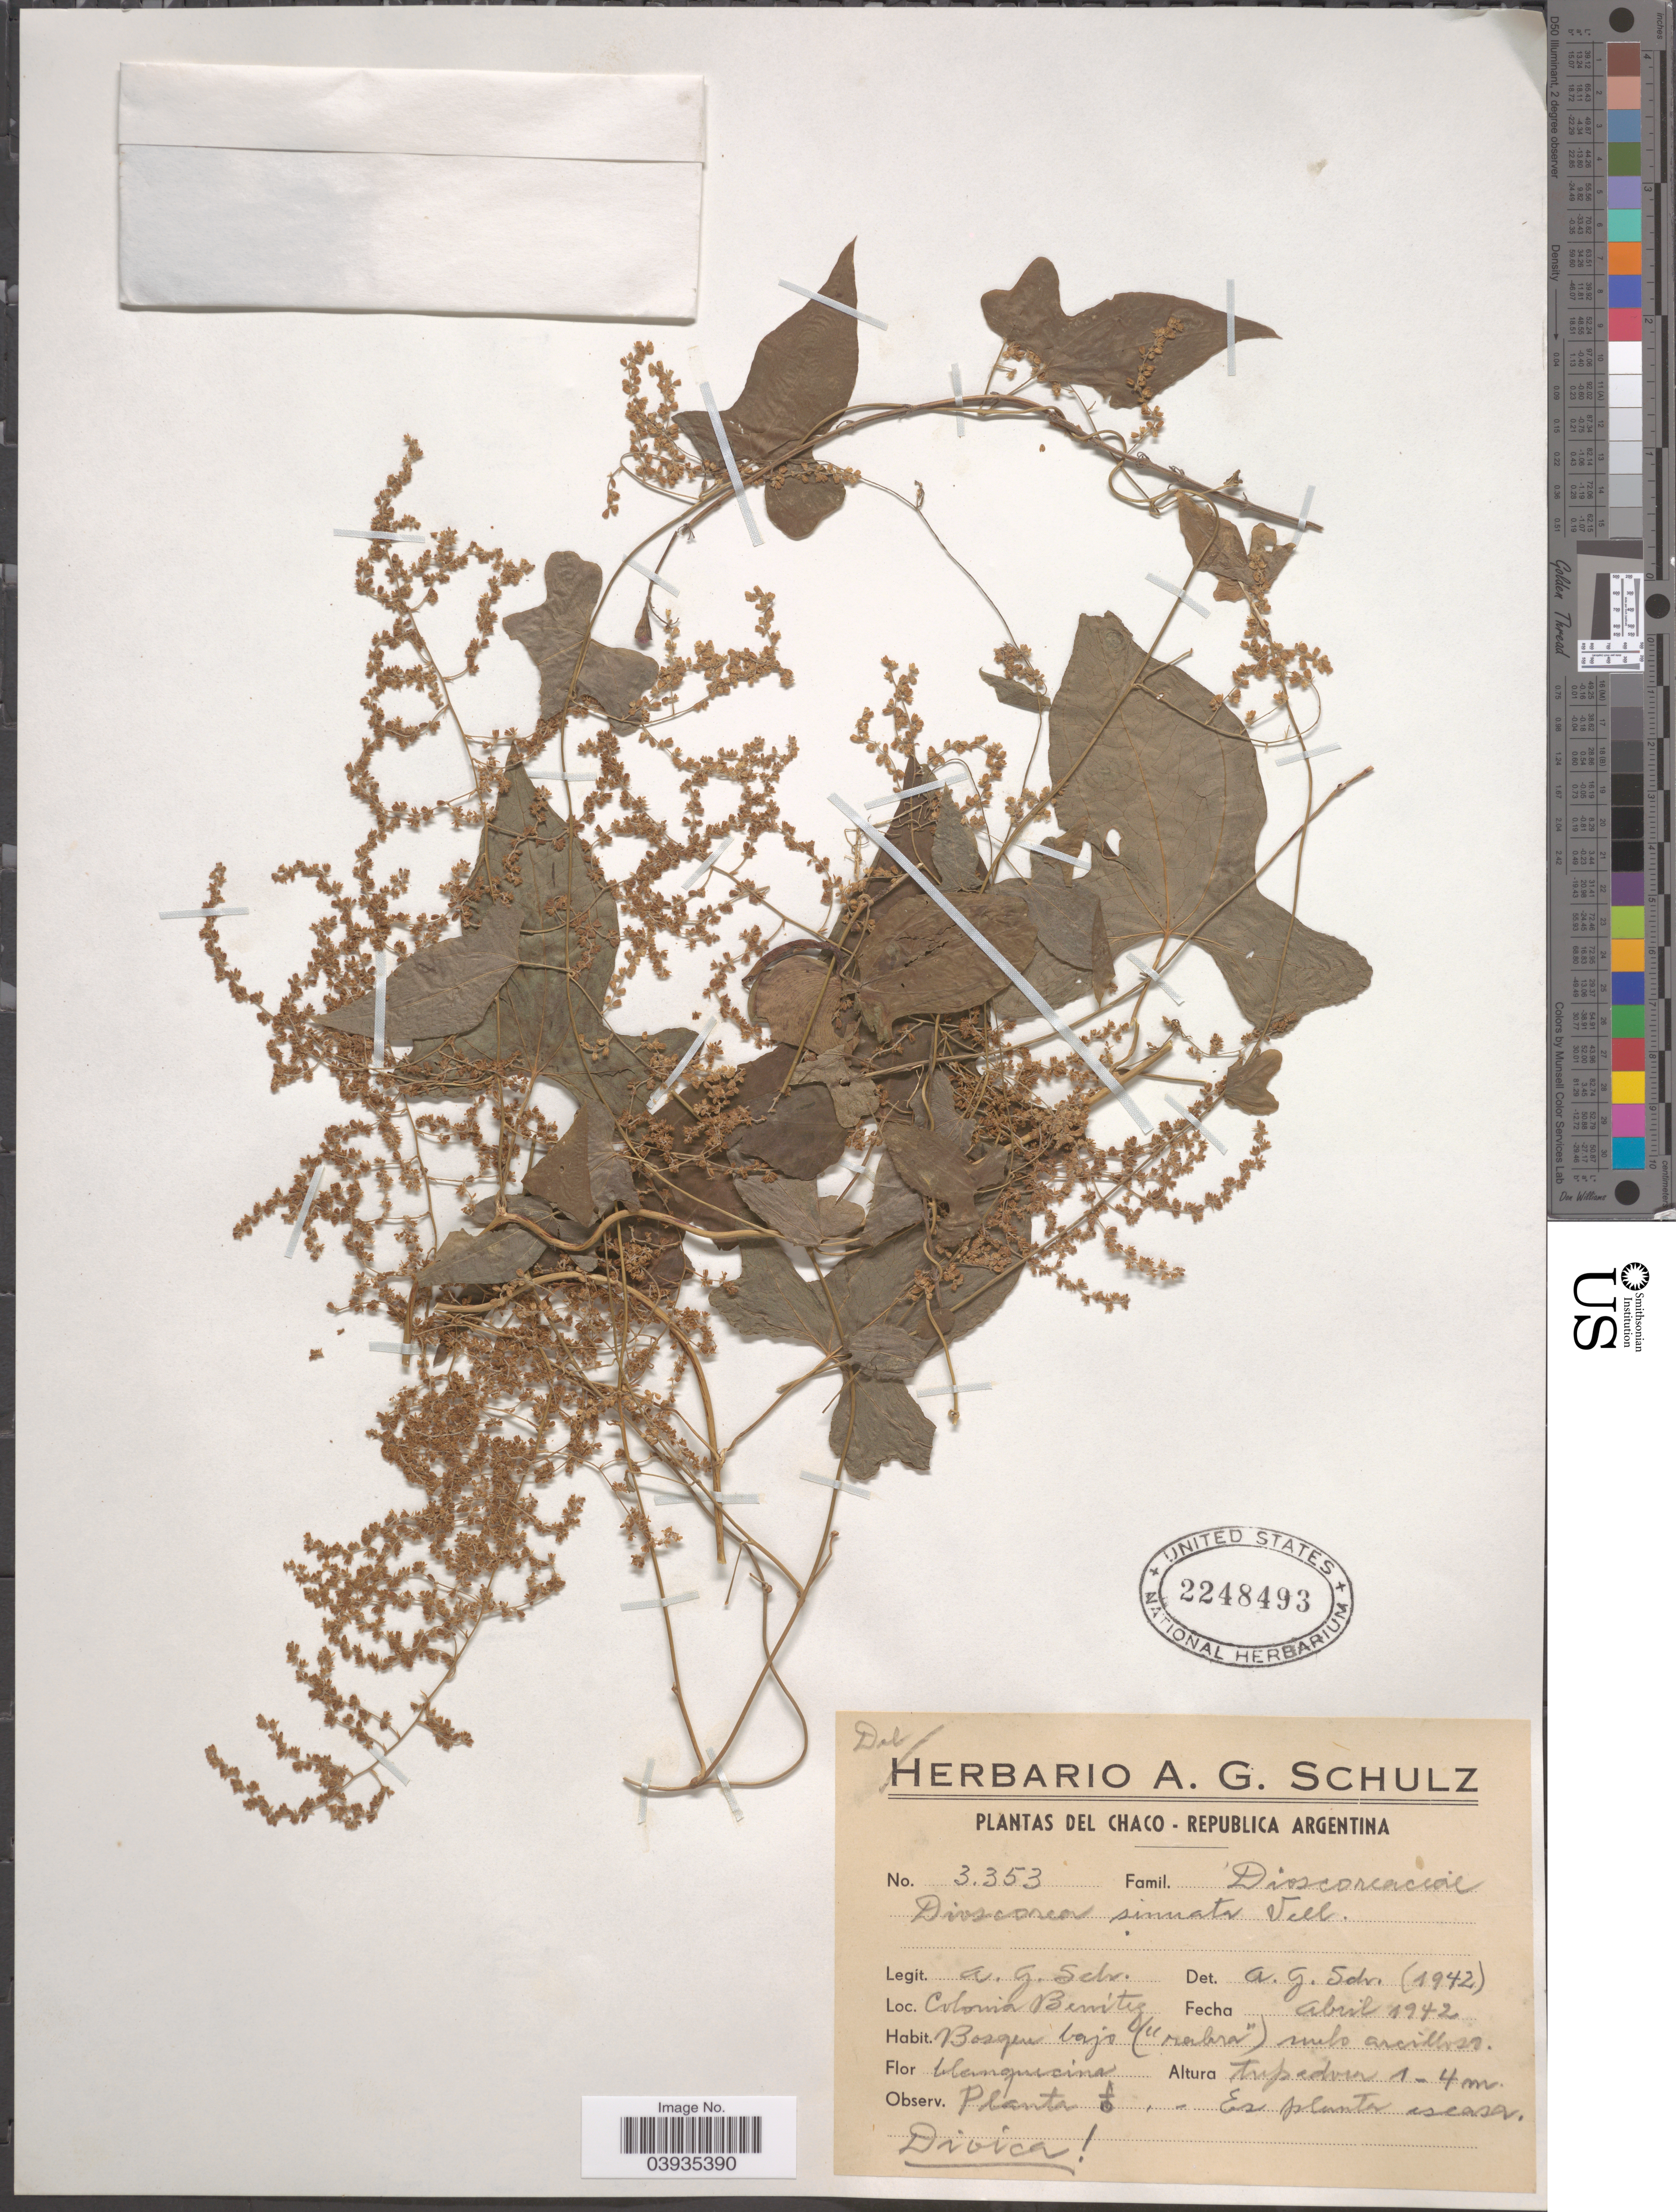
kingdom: Plantae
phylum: Tracheophyta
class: Liliopsida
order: Dioscoreales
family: Dioscoreaceae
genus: Dioscorea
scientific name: Dioscorea sinuata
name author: Vell.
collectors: A. G. Schulz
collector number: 3353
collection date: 1942-04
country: Argentina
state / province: Chaco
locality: Colonia Benitez.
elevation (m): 1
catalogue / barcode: US 2248493